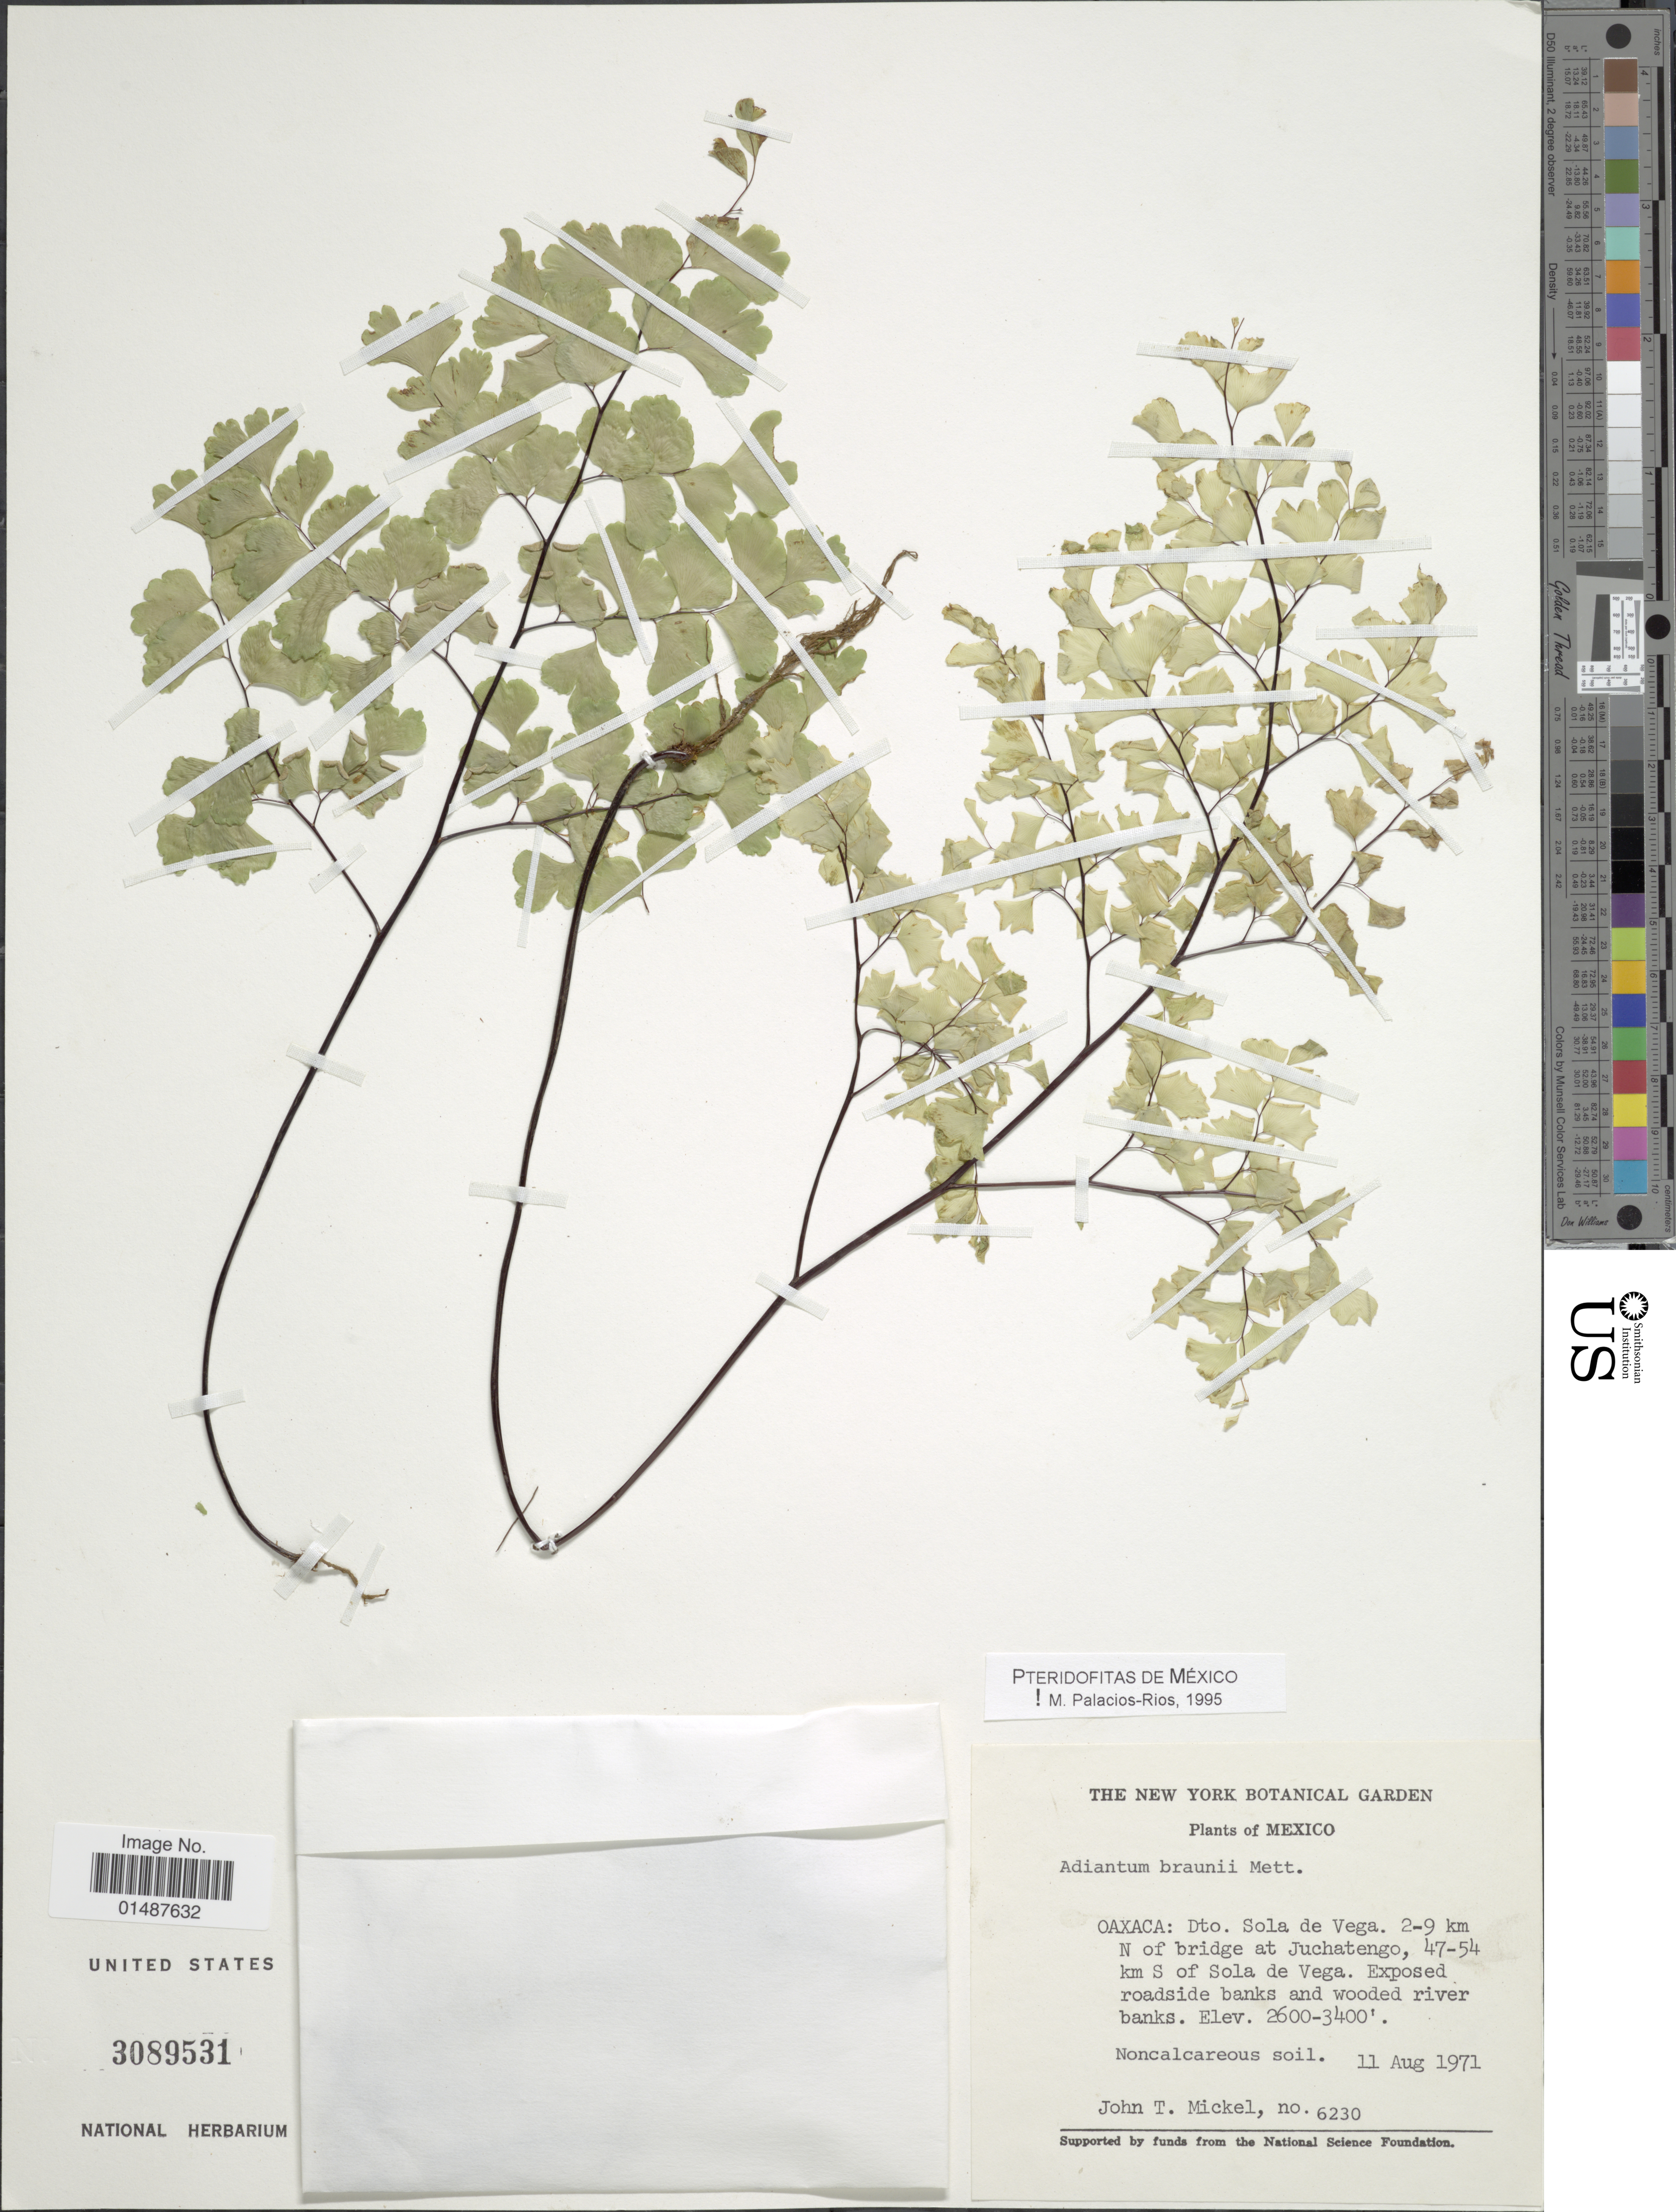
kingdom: Plantae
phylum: Tracheophyta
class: Polypodiopsida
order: Polypodiales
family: Pteridaceae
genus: Adiantum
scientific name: Adiantum braunii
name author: Mett. ex Kuhn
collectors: J. T. Mickel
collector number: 6230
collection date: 1971-08-11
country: Mexico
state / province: Oaxaca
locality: Dto. Sola de Vega. 2-9 km N of bridge at Juchatengo, 47-54 km S of sola de Vega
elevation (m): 792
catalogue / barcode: US 3089531